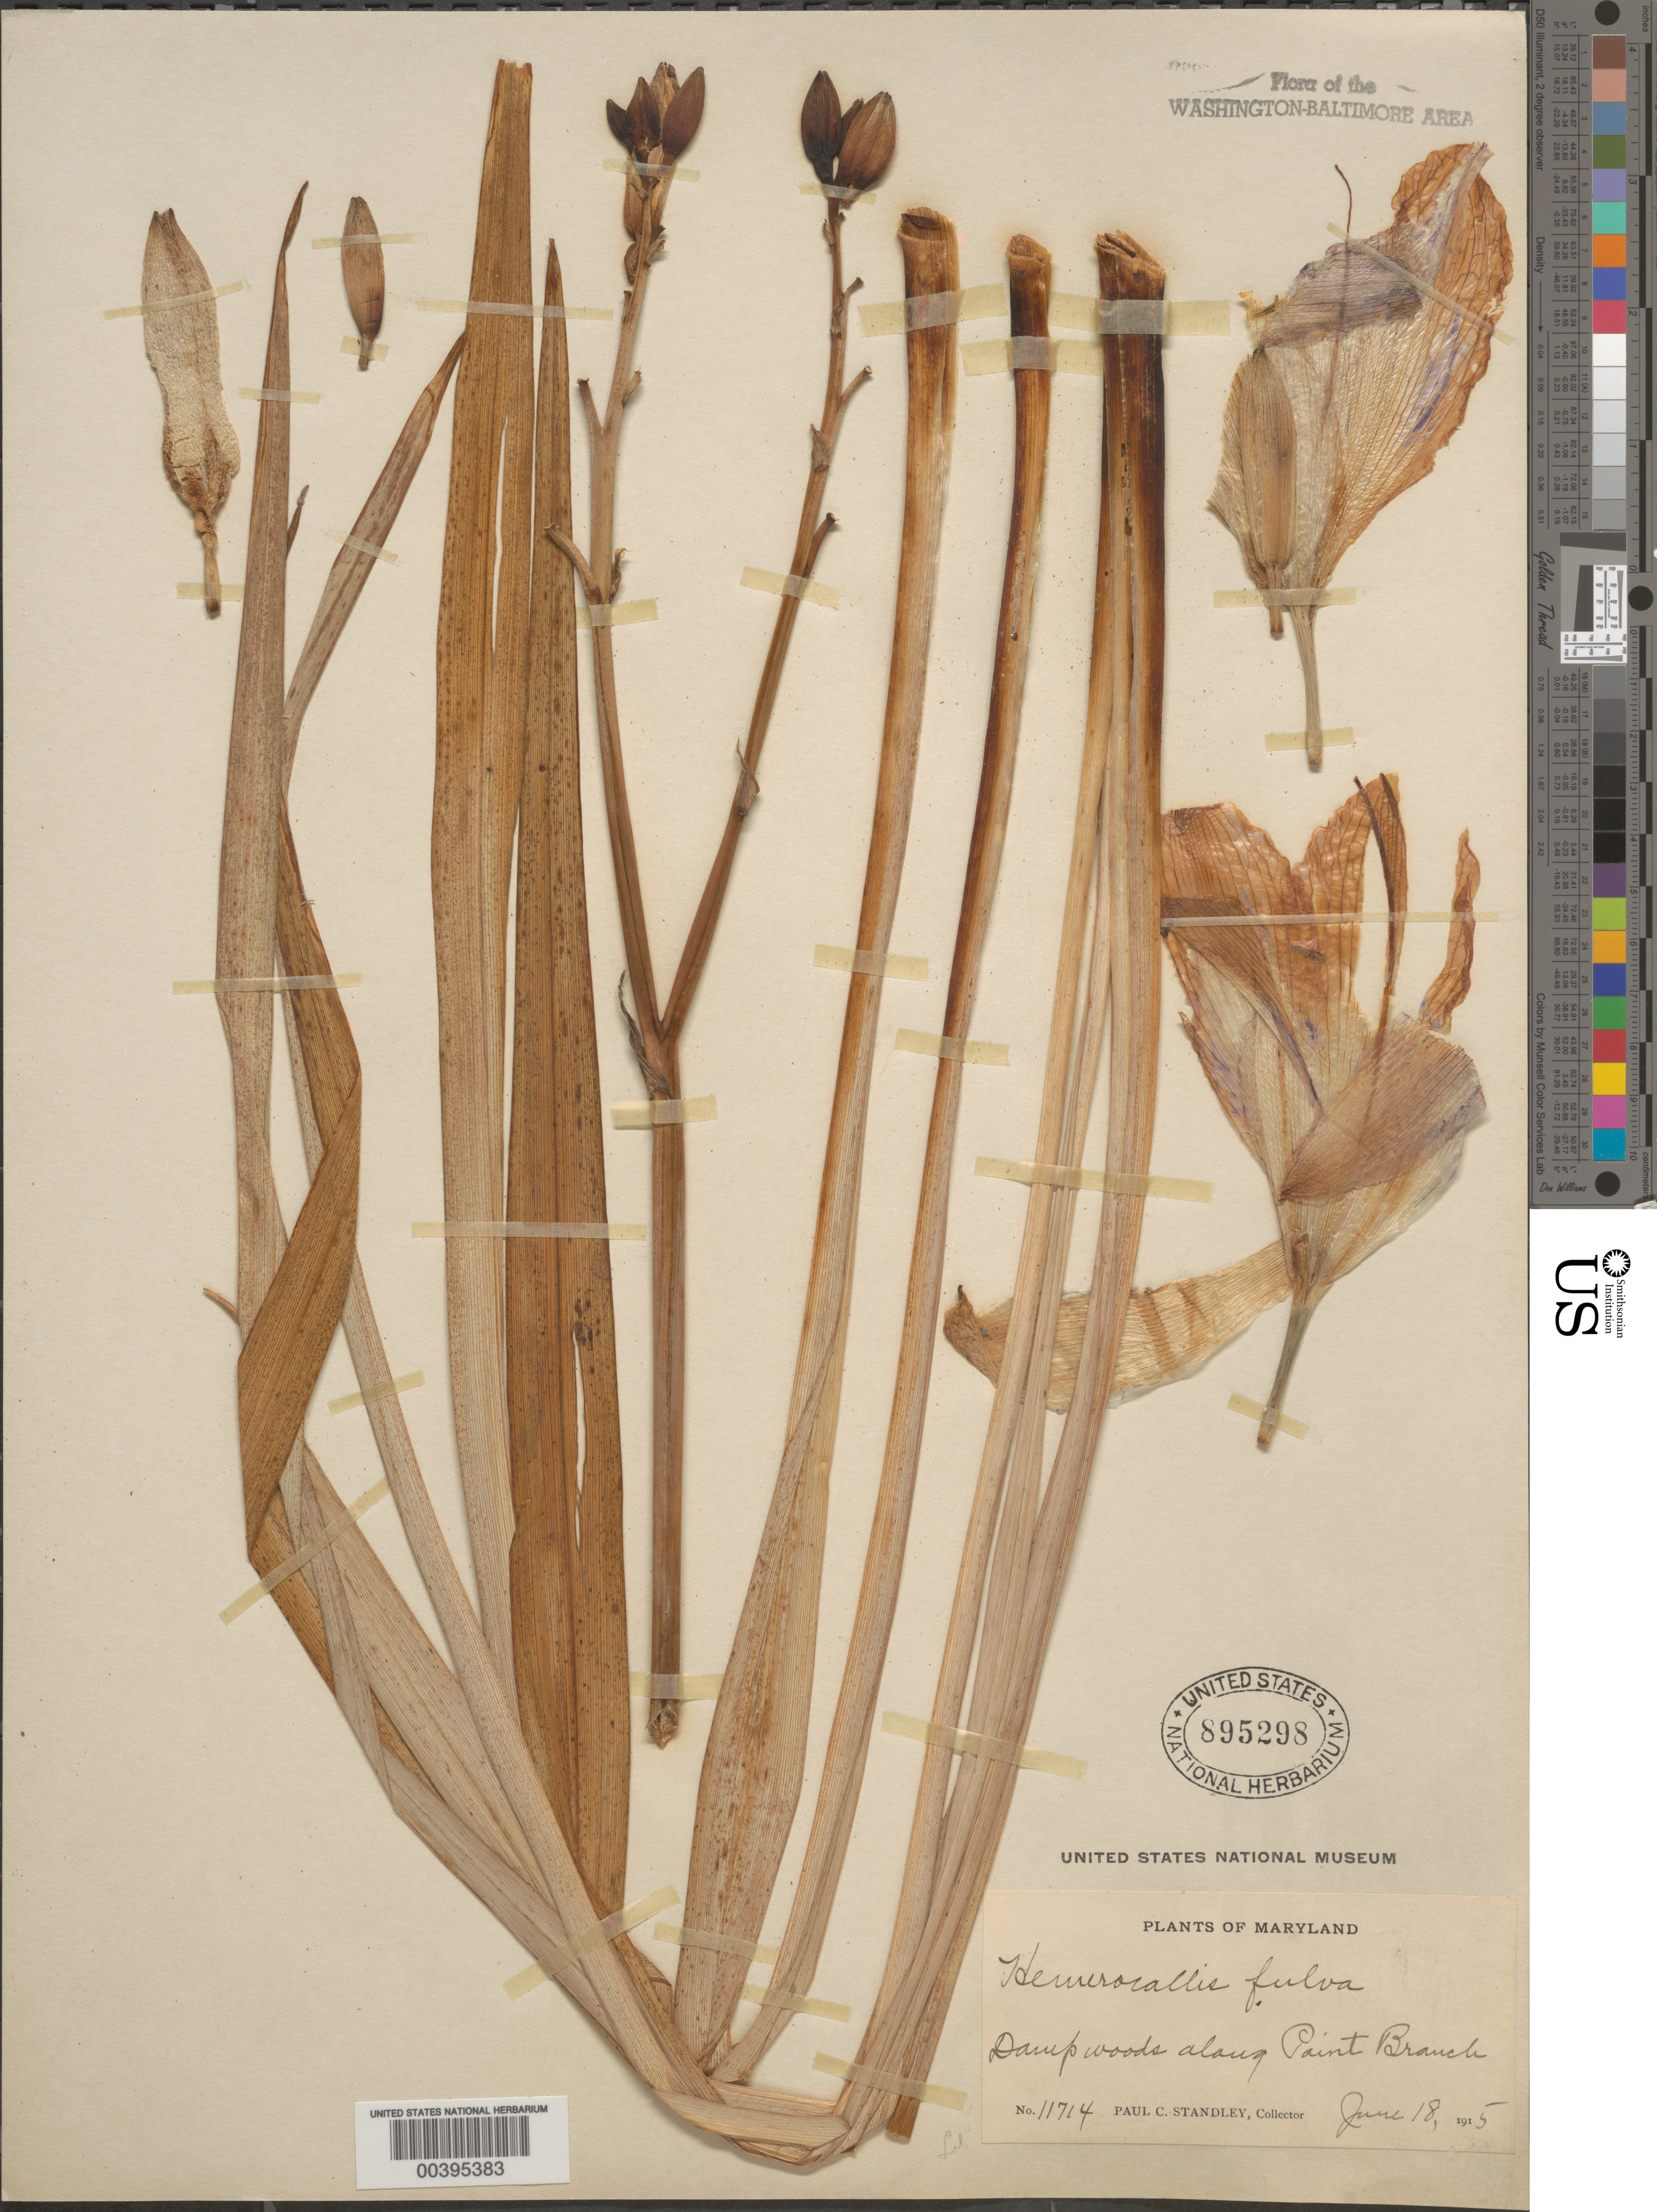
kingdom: Plantae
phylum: Tracheophyta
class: Liliopsida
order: Asparagales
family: Asphodelaceae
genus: Hemerocallis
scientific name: Hemerocallis fulva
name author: L.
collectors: P. C. Standley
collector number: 11714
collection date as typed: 18 Jun 1915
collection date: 1915-06-18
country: United States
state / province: Maryland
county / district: Prince George's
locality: Along Paint Branch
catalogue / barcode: US 895298